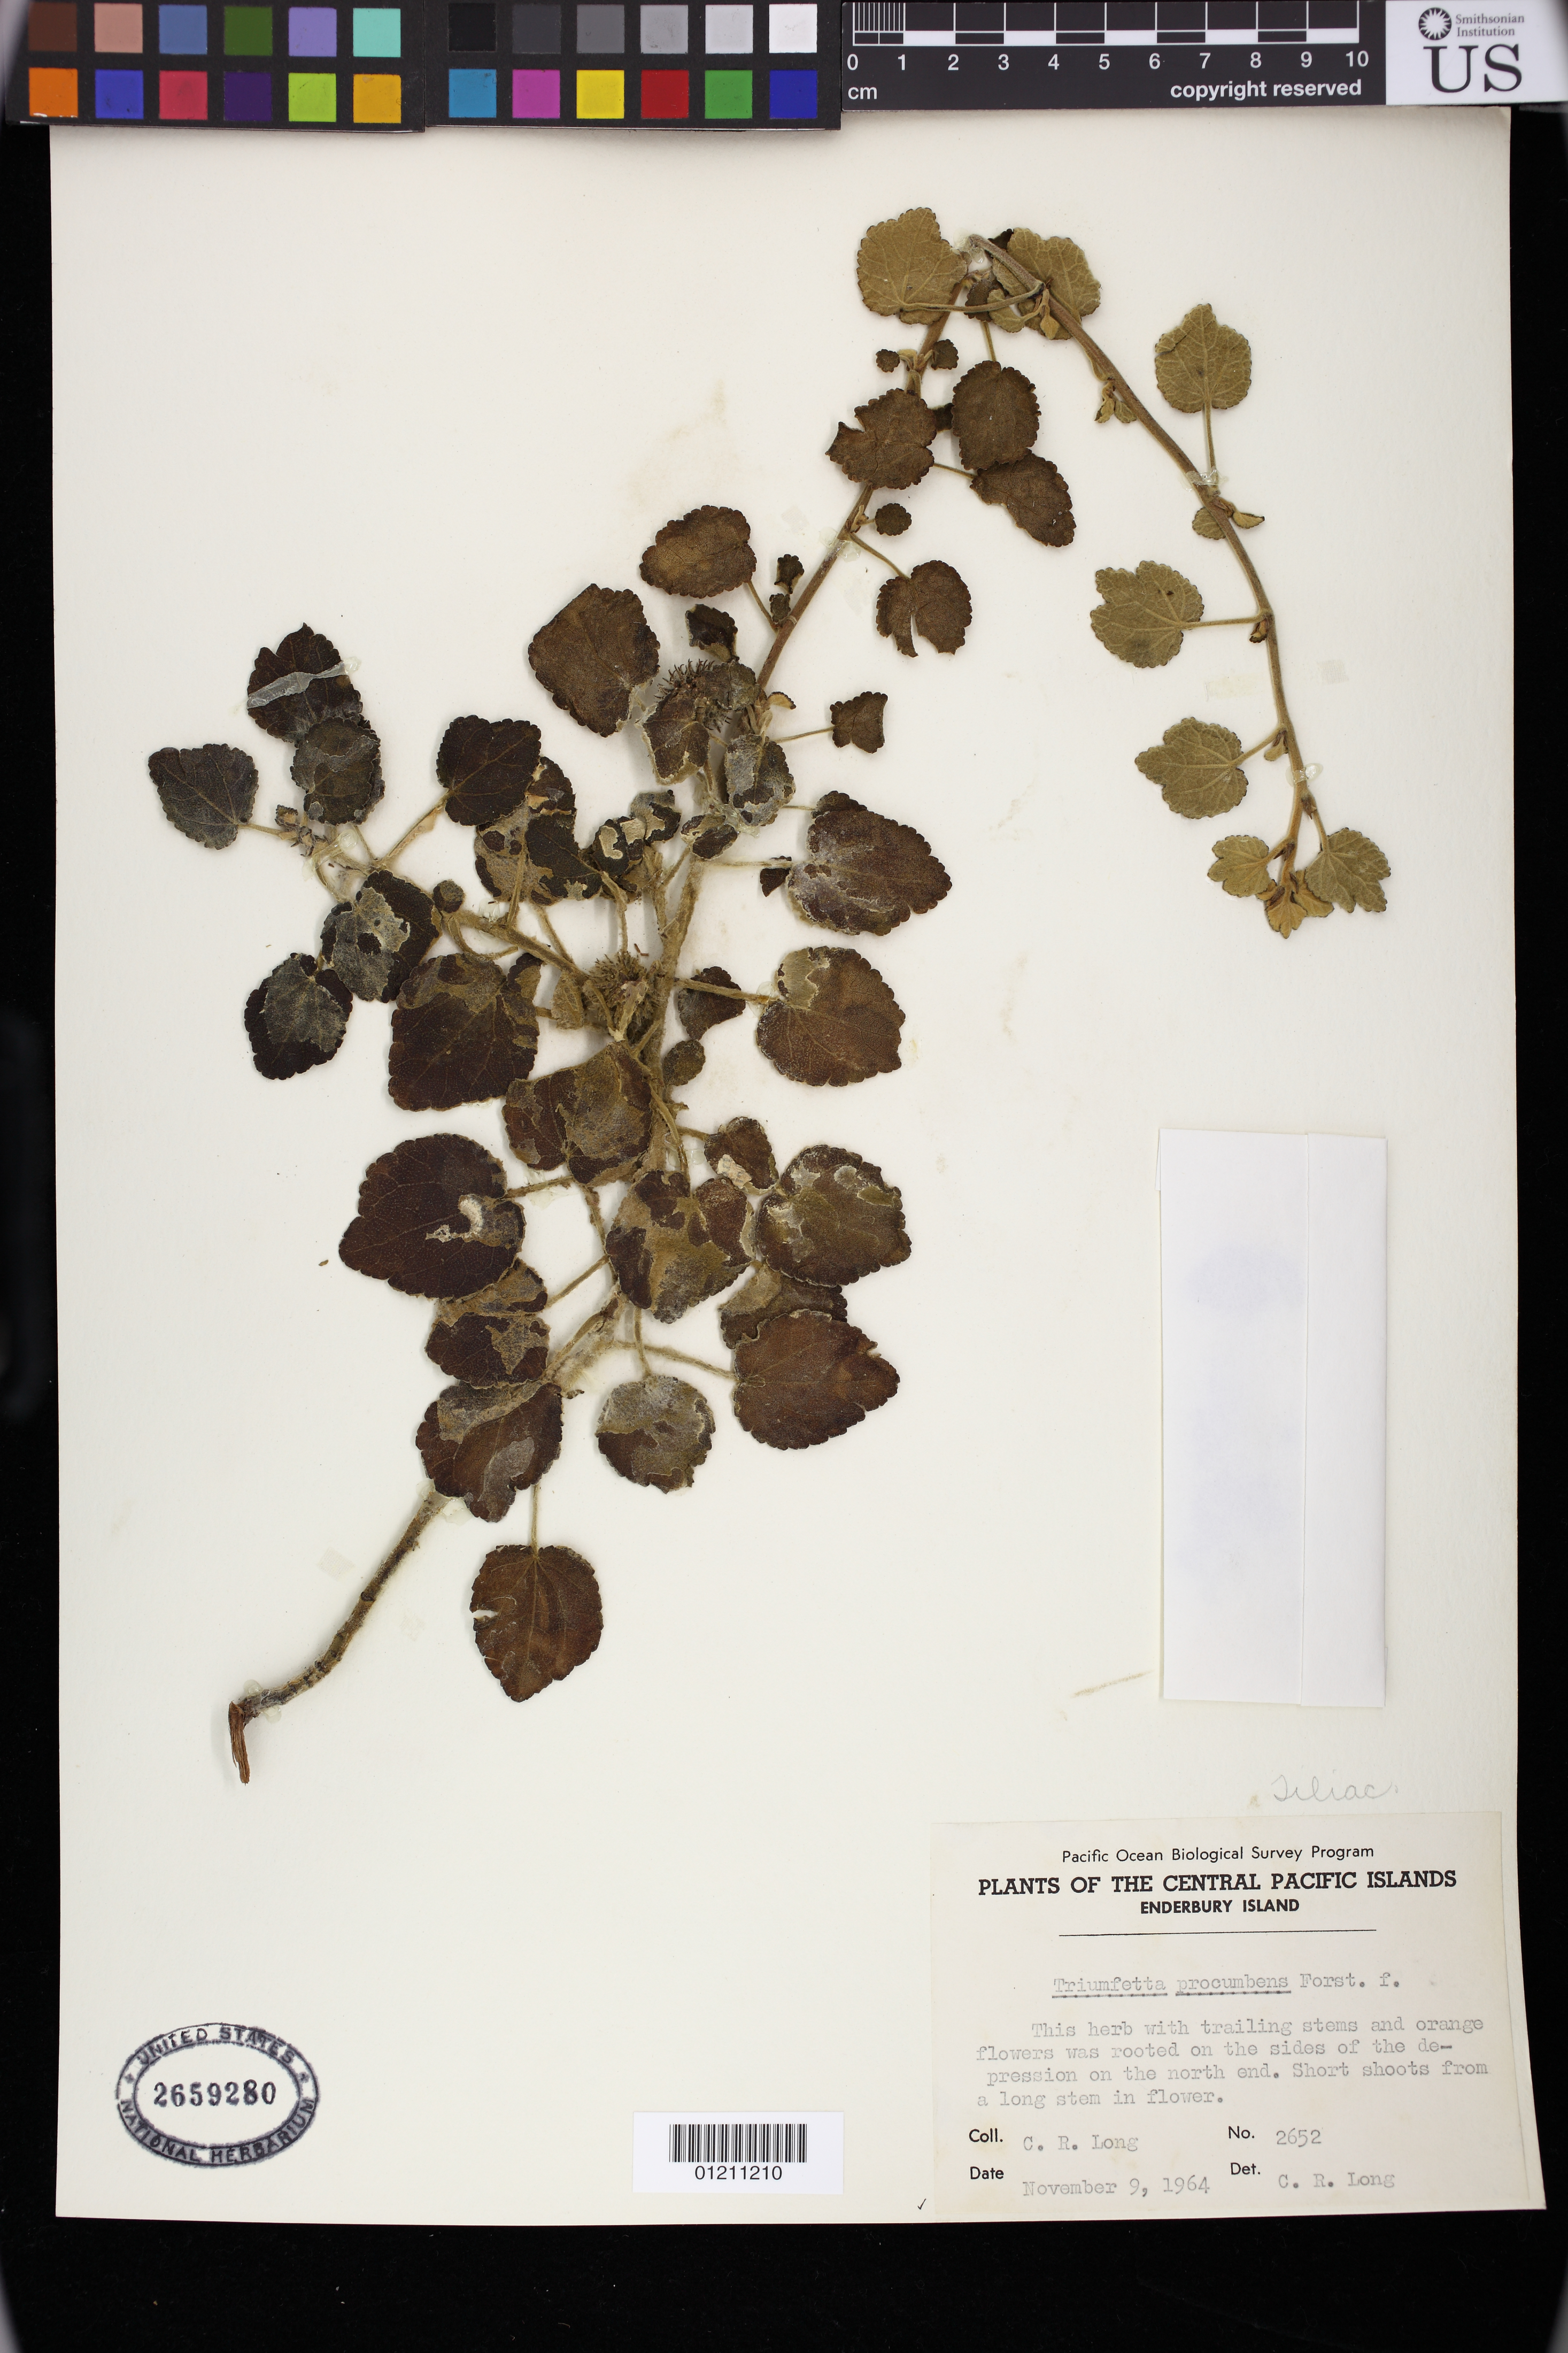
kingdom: Plantae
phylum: Tracheophyta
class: Magnoliopsida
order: Malvales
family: Malvaceae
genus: Triumfetta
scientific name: Triumfetta procumbens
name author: G. Forst.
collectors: C. R. Long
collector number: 2652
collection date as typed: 11 Sep 1964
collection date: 1964-09-11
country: Kiribati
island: Enderbury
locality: Enderbury Island. Rooted on the sides of the depression on the north end.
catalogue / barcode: US 2659280